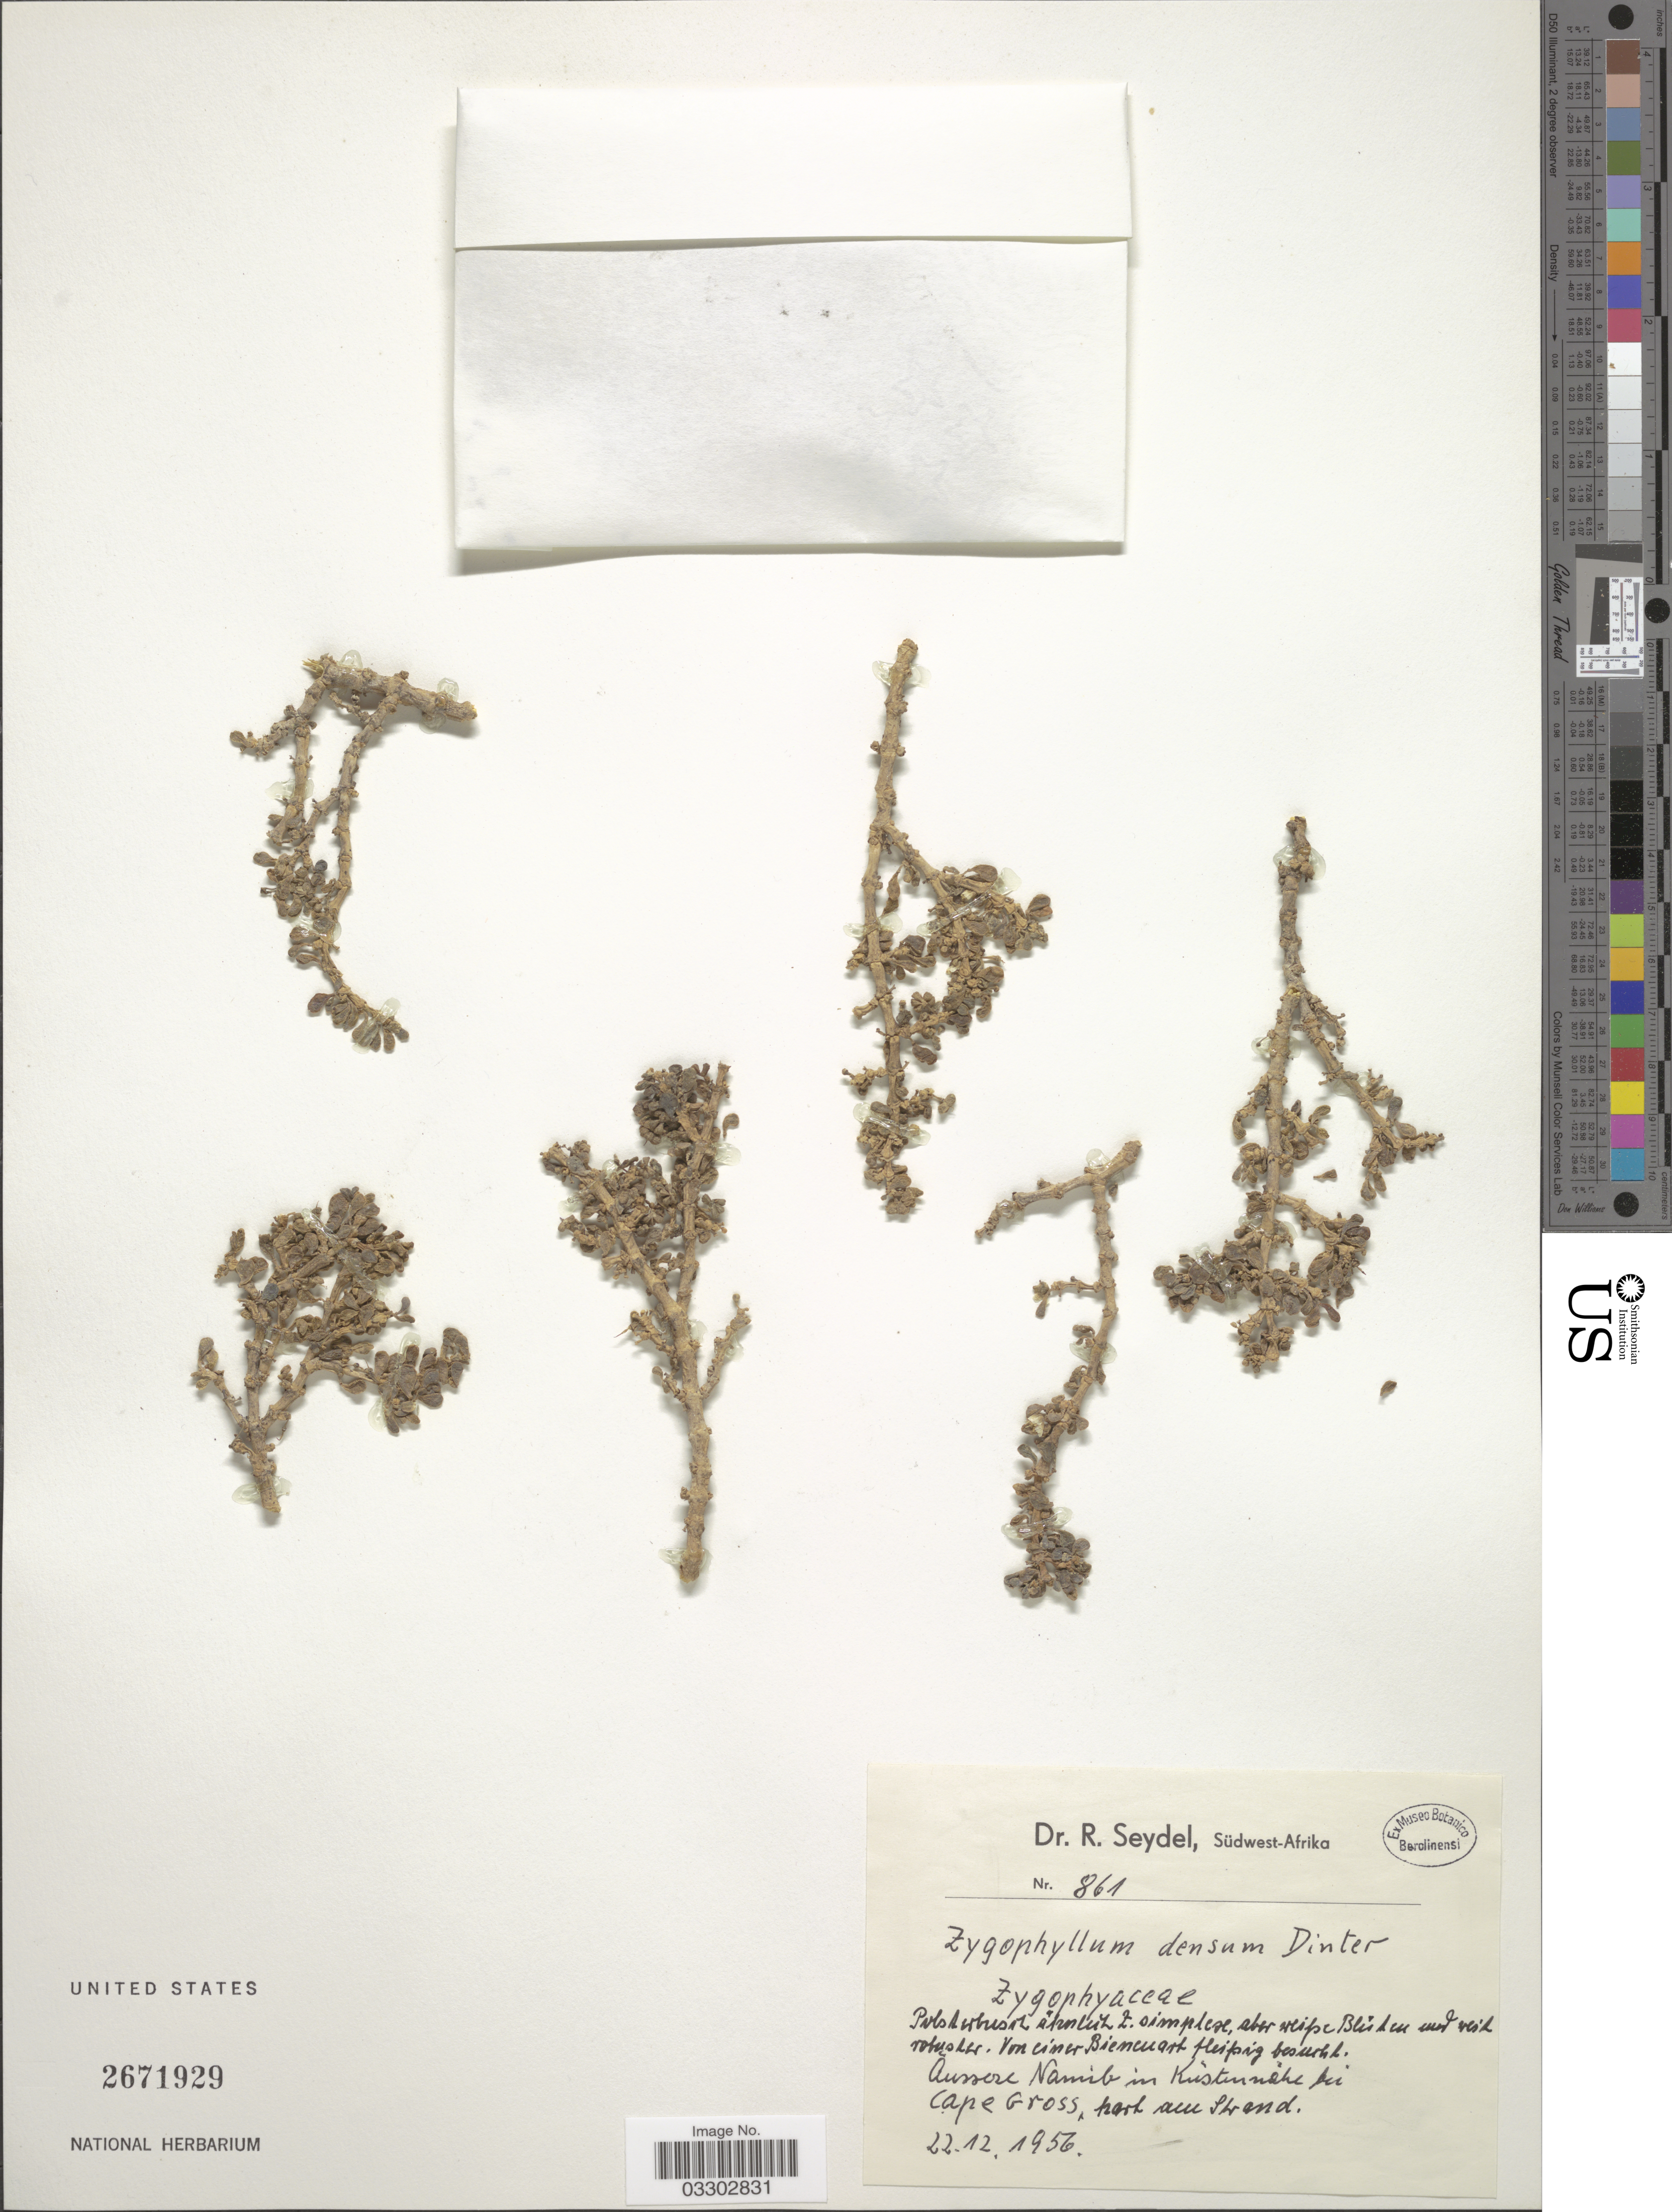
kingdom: Plantae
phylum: Tracheophyta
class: Magnoliopsida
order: Zygophyllales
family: Zygophyllaceae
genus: Zygophyllum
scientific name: Zygophyllum densum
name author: Dinter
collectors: R. Seydel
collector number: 861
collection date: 1956-12-22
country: Namibia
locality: Südwest-Afrika. Aussere Namib im kusten nahe bei Cape Cross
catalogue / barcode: US 2671929